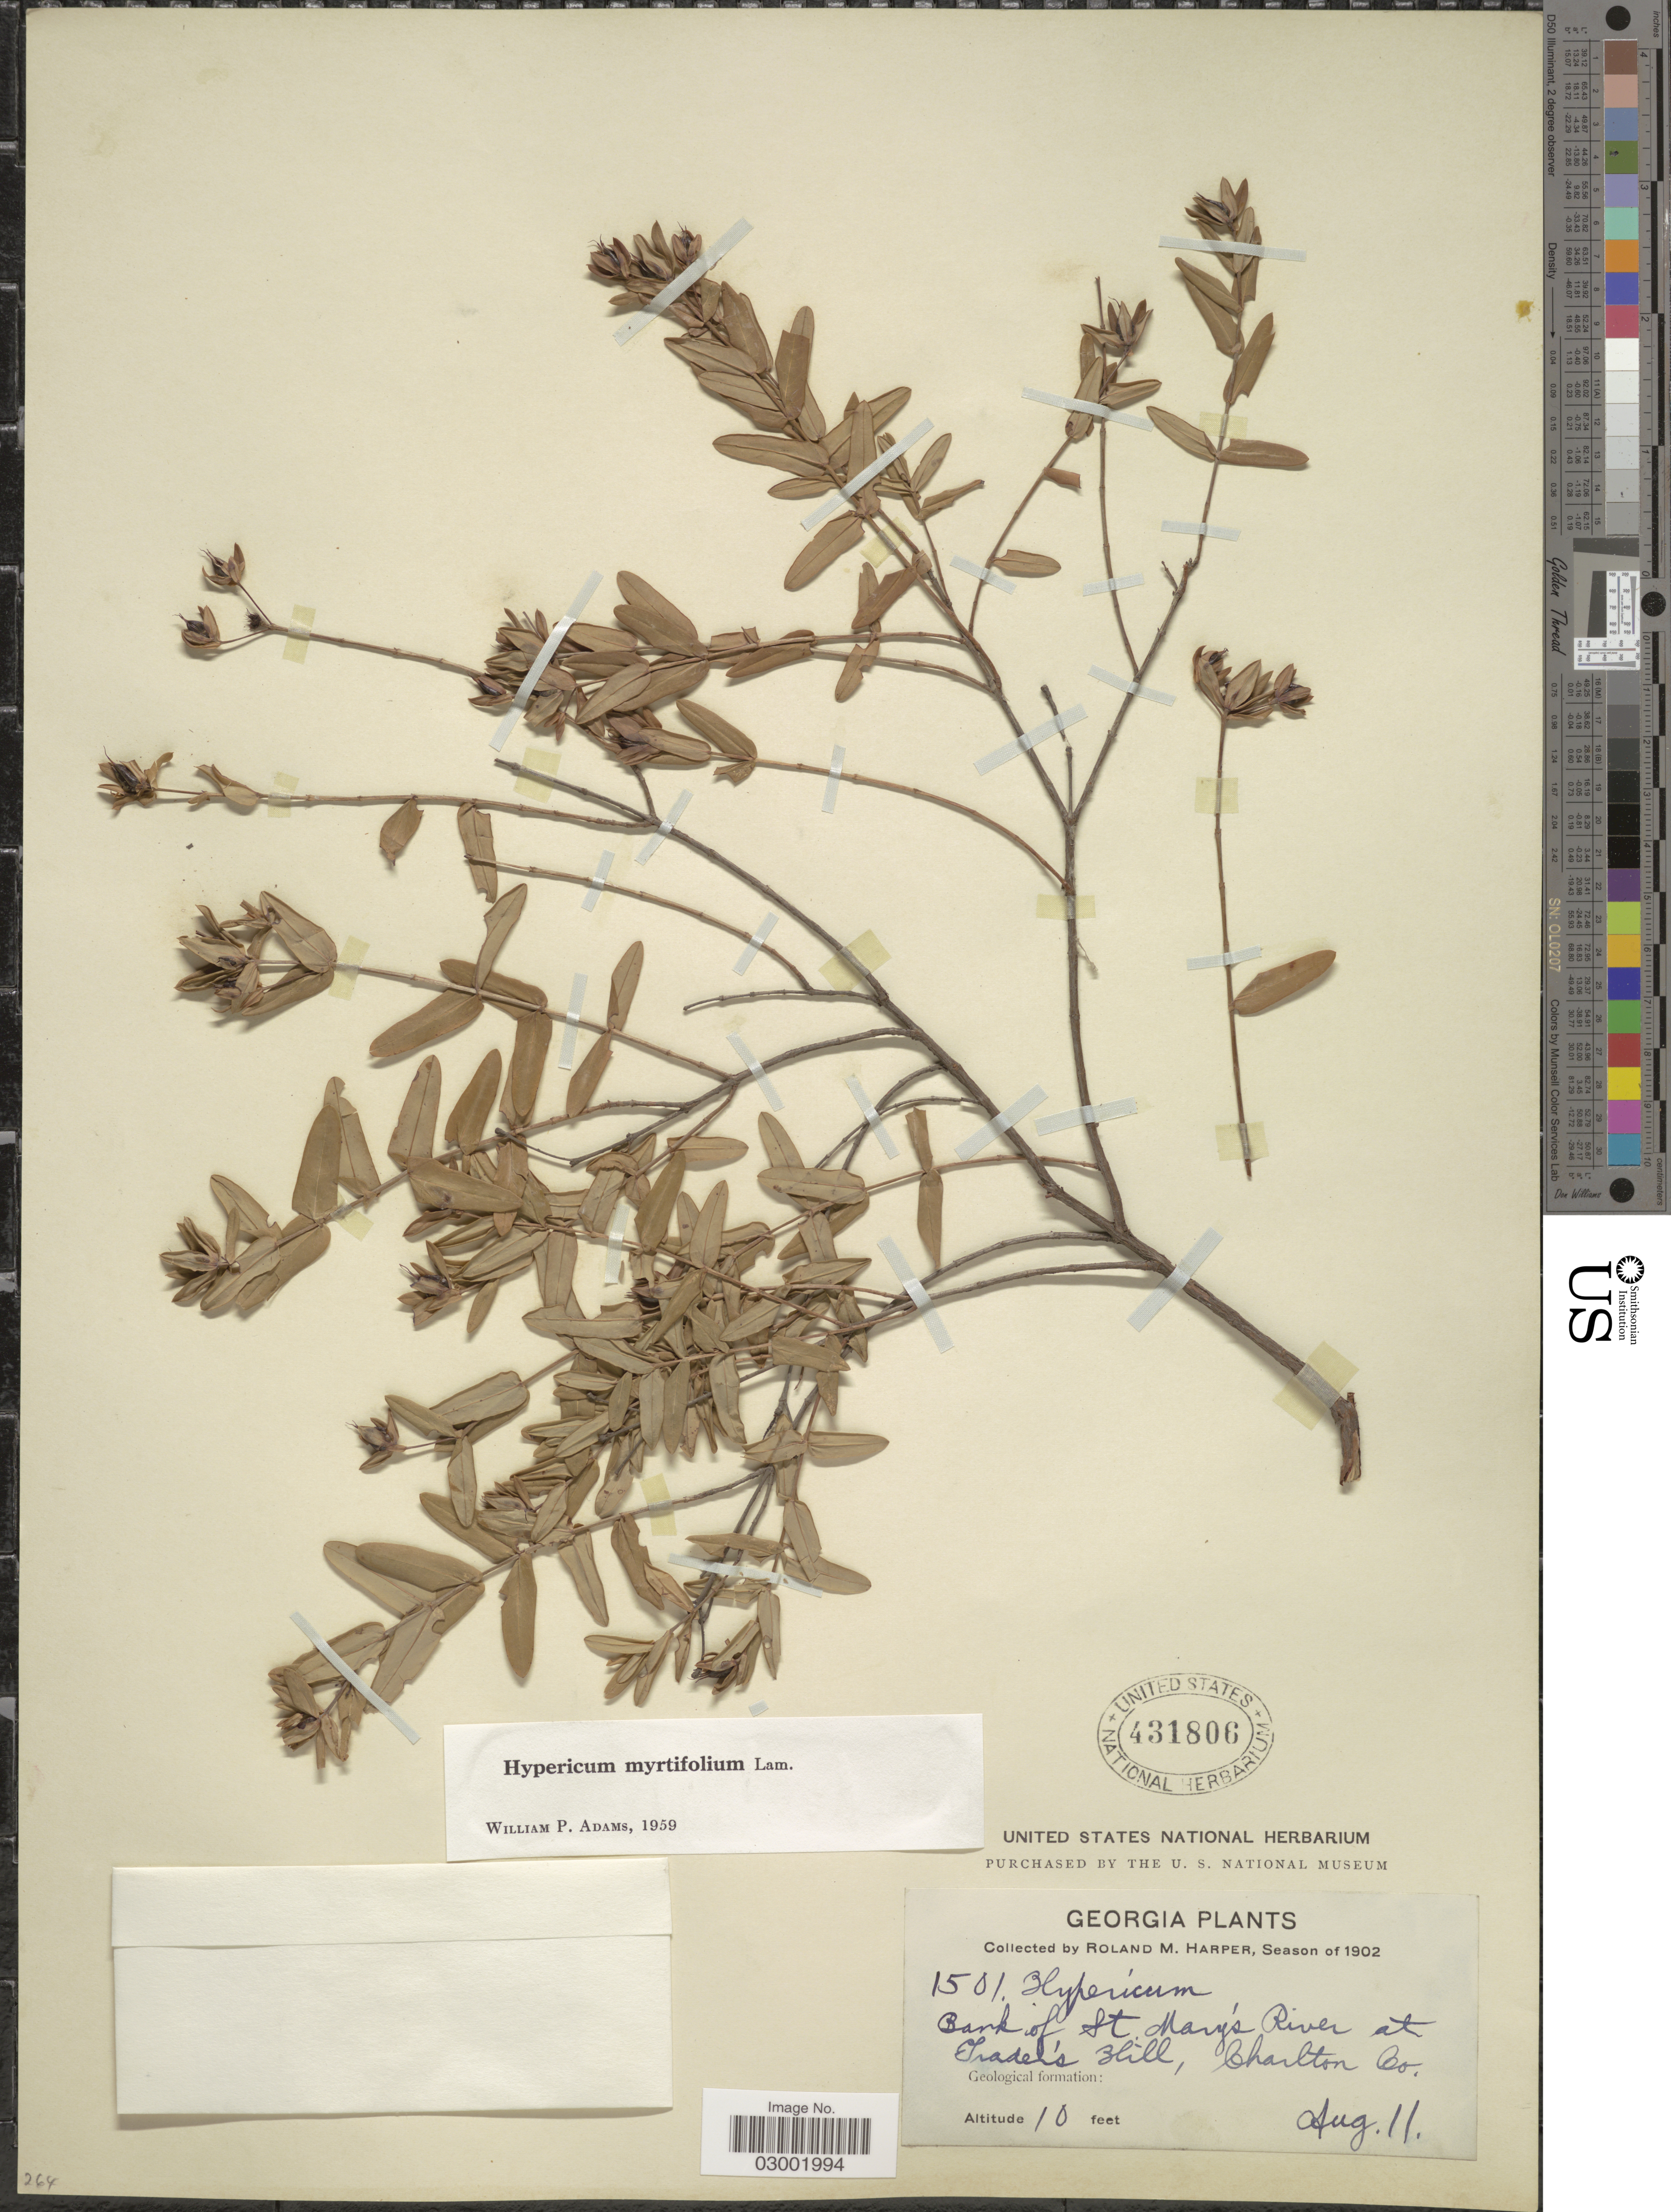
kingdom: Plantae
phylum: Tracheophyta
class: Magnoliopsida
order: Malpighiales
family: Hypericaceae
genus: Hypericum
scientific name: Hypericum myrtifolium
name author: Lam.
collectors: R. M. Harper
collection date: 1902-08-11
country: United States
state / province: Georgia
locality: Bank of St. Mary's River at Trader's Hill, Charlton Co.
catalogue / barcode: US 431806